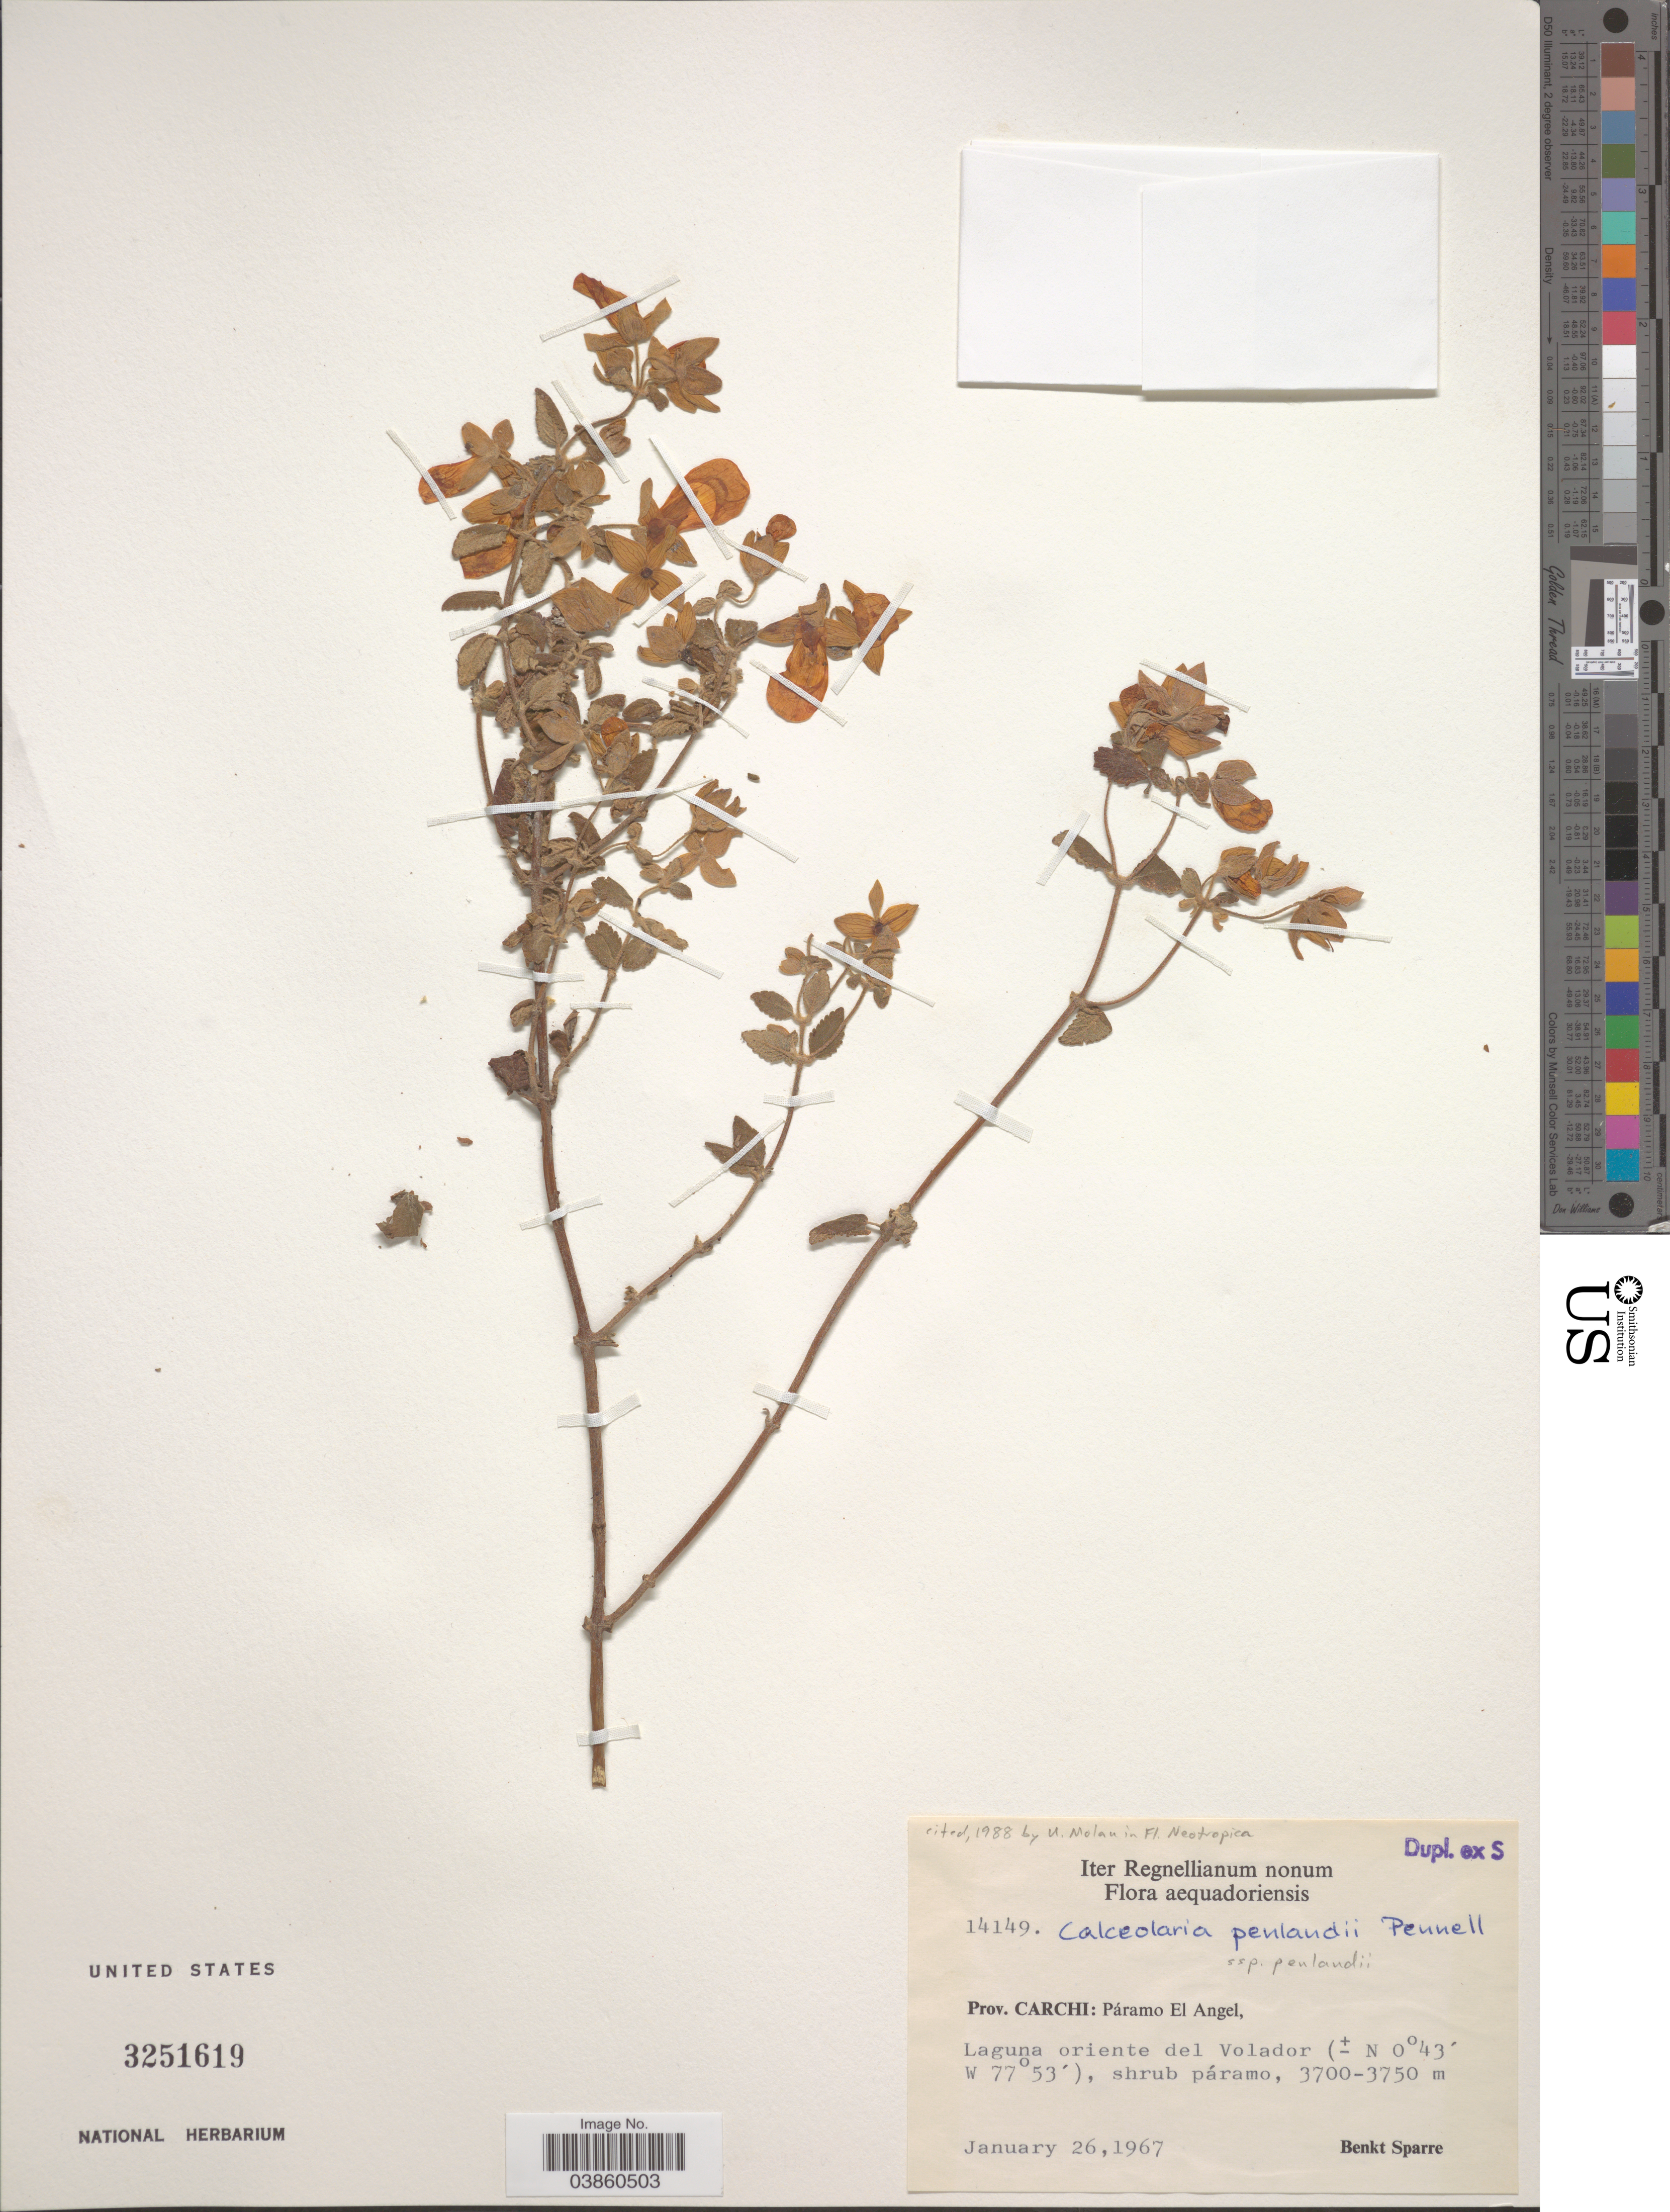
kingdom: Plantae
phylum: Tracheophyta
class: Magnoliopsida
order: Lamiales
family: Calceolariaceae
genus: Calceolaria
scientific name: Calceolaria penlandii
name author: Pennell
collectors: B. Sparre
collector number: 14149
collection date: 1967-01-26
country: Ecuador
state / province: Carchi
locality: Páramo El Angel, Laguna oriente del Volador.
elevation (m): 3700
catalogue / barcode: US 3251619